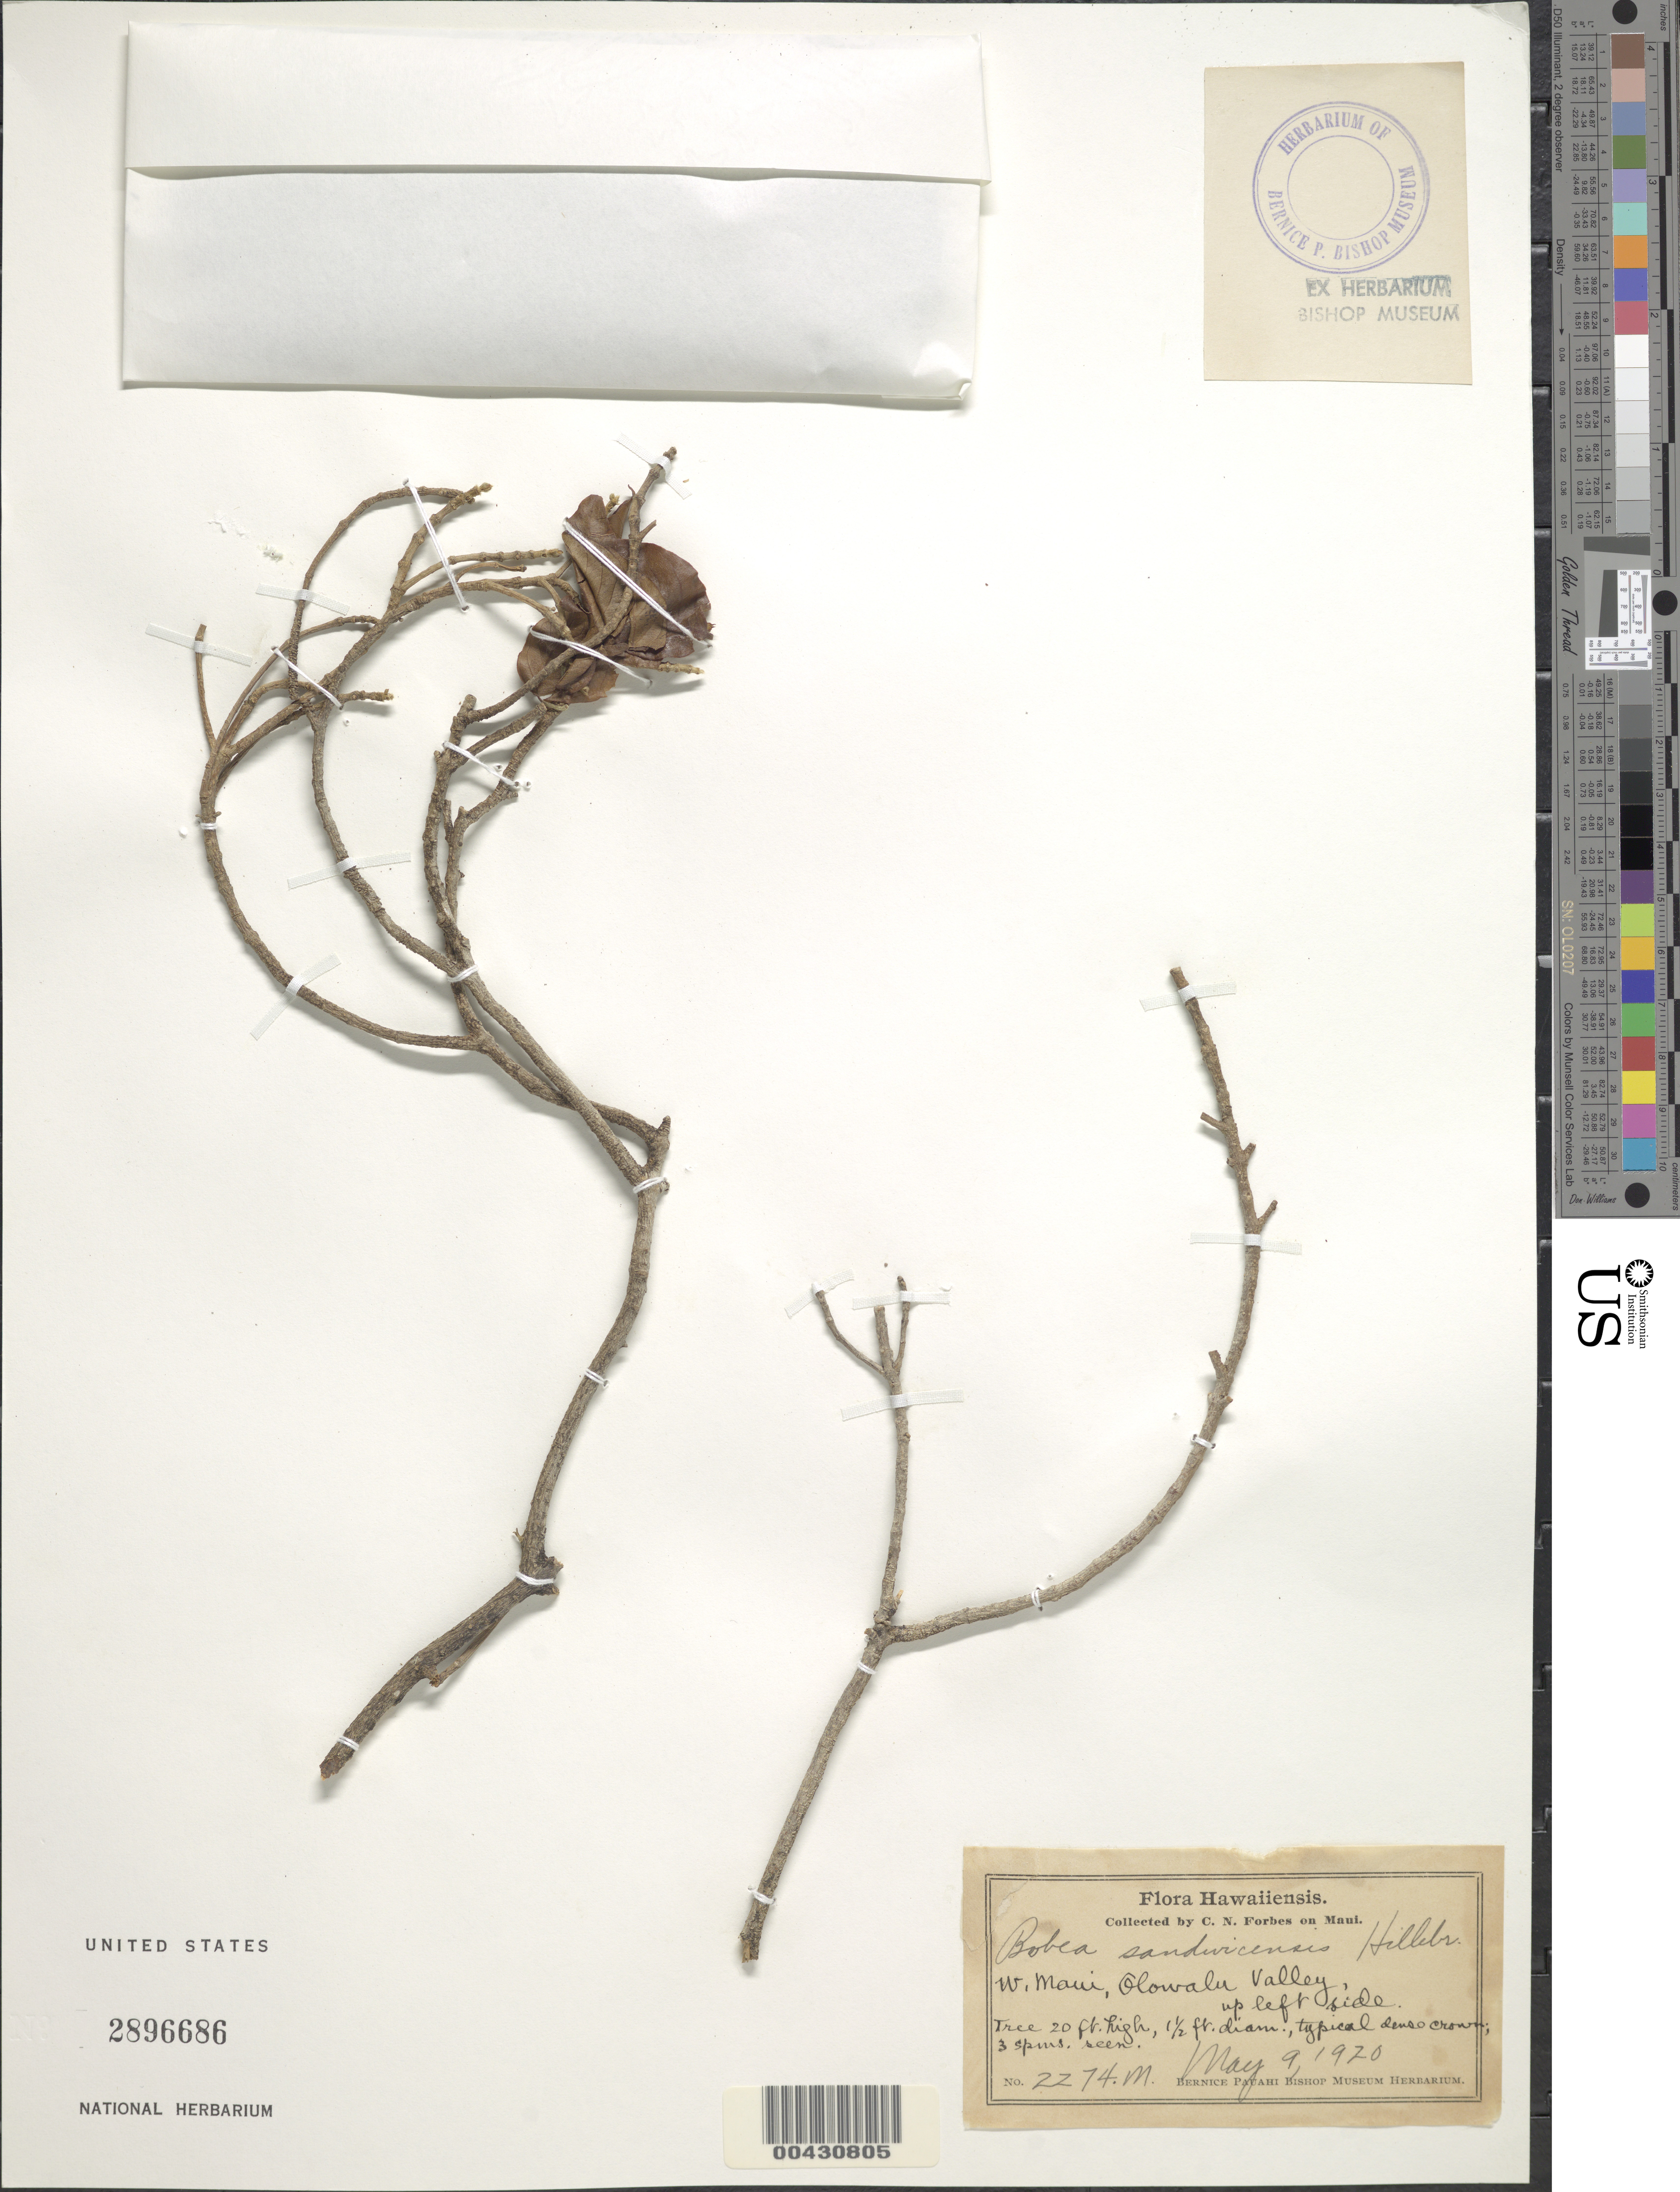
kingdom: Plantae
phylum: Tracheophyta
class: Magnoliopsida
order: Gentianales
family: Rubiaceae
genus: Bobea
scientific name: Bobea sandwicensis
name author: (A. Gray) Hillebr.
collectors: C. N. Forbes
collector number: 2274.M.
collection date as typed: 9 May 1920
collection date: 1920-05-09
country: United States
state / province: Hawaii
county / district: Maui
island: Maui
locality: West Maui, Olowalu Valley, up left side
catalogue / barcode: US 2896686